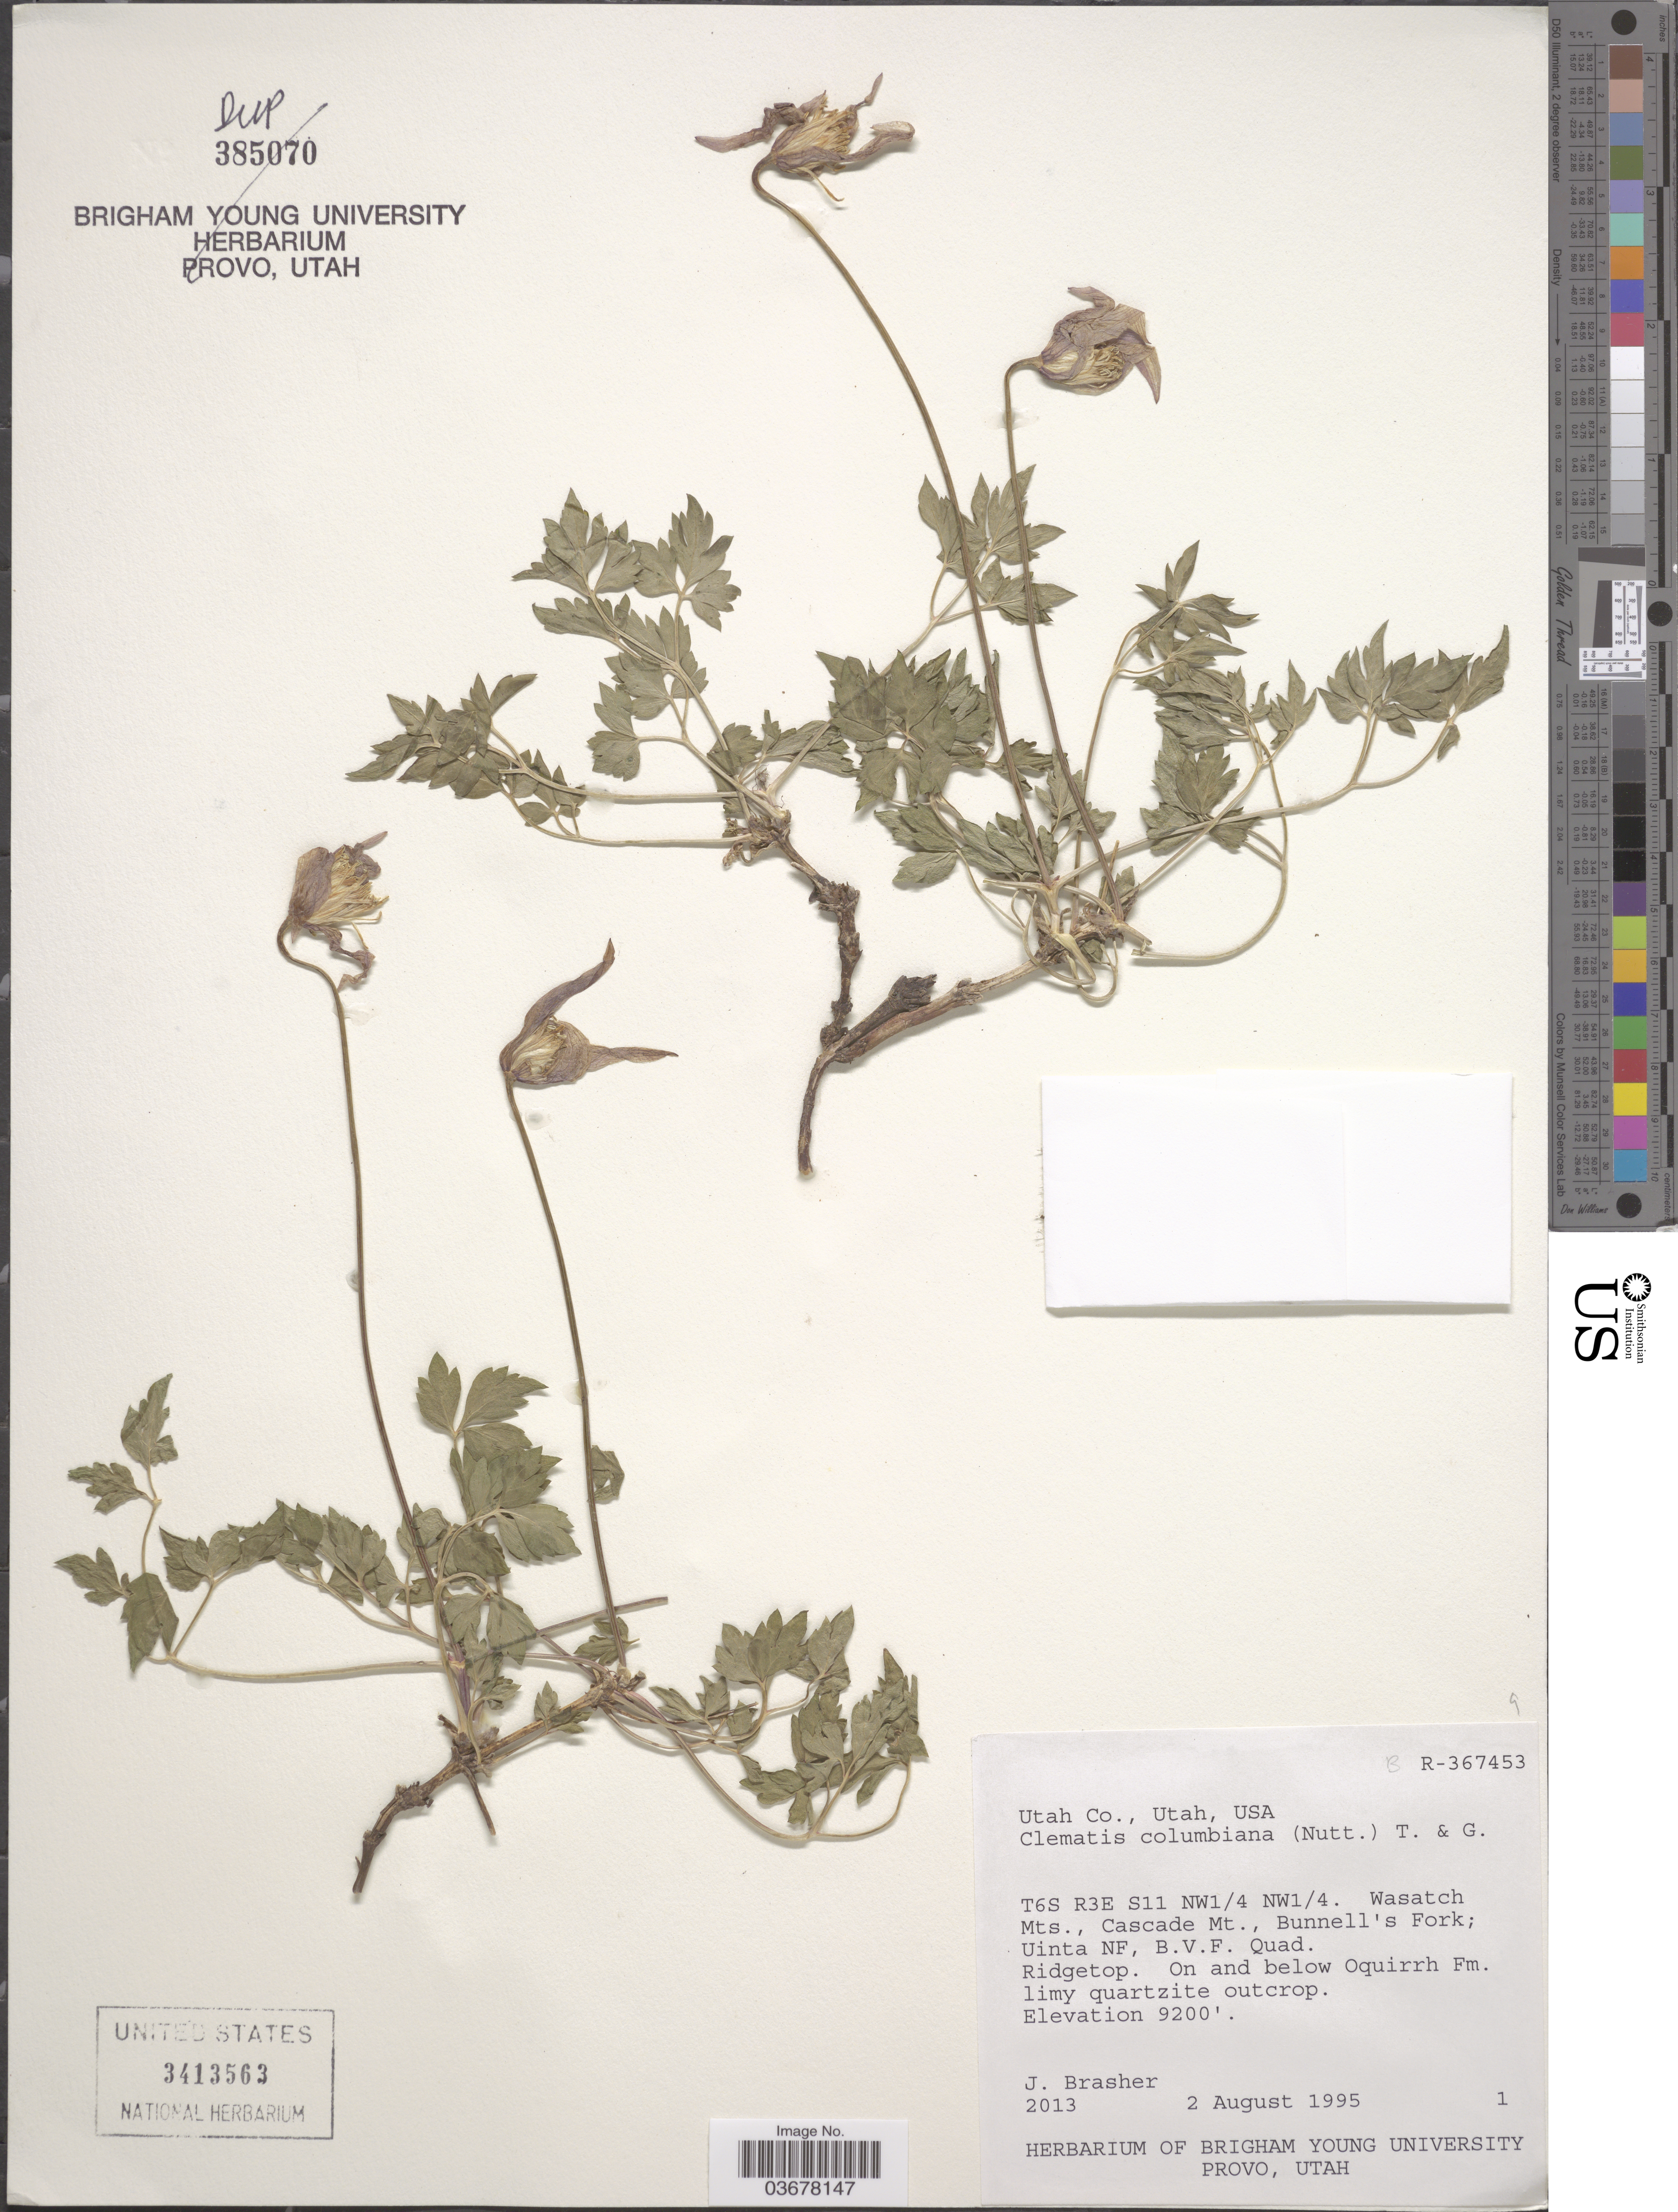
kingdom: Plantae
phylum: Tracheophyta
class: Magnoliopsida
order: Ranunculales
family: Ranunculaceae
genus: Clematis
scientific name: Clematis columbiana var. columbiana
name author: (Nutt.) Torr. & A. Gray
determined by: Strong, M. T., (US), Smithsonian Institution - National Museum of Natural History (UNITED STATES)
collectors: J. Brasher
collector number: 2013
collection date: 1995-08-02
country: United States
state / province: Utah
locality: Utah Co. T6S R3E S11 NW1/4 NW1/4. Wasatch Mts., Cascade Mt., Bunnell's Fork; Uinta NF, B.V.F Quad. Ridgetop.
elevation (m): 2804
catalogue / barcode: US 3413563